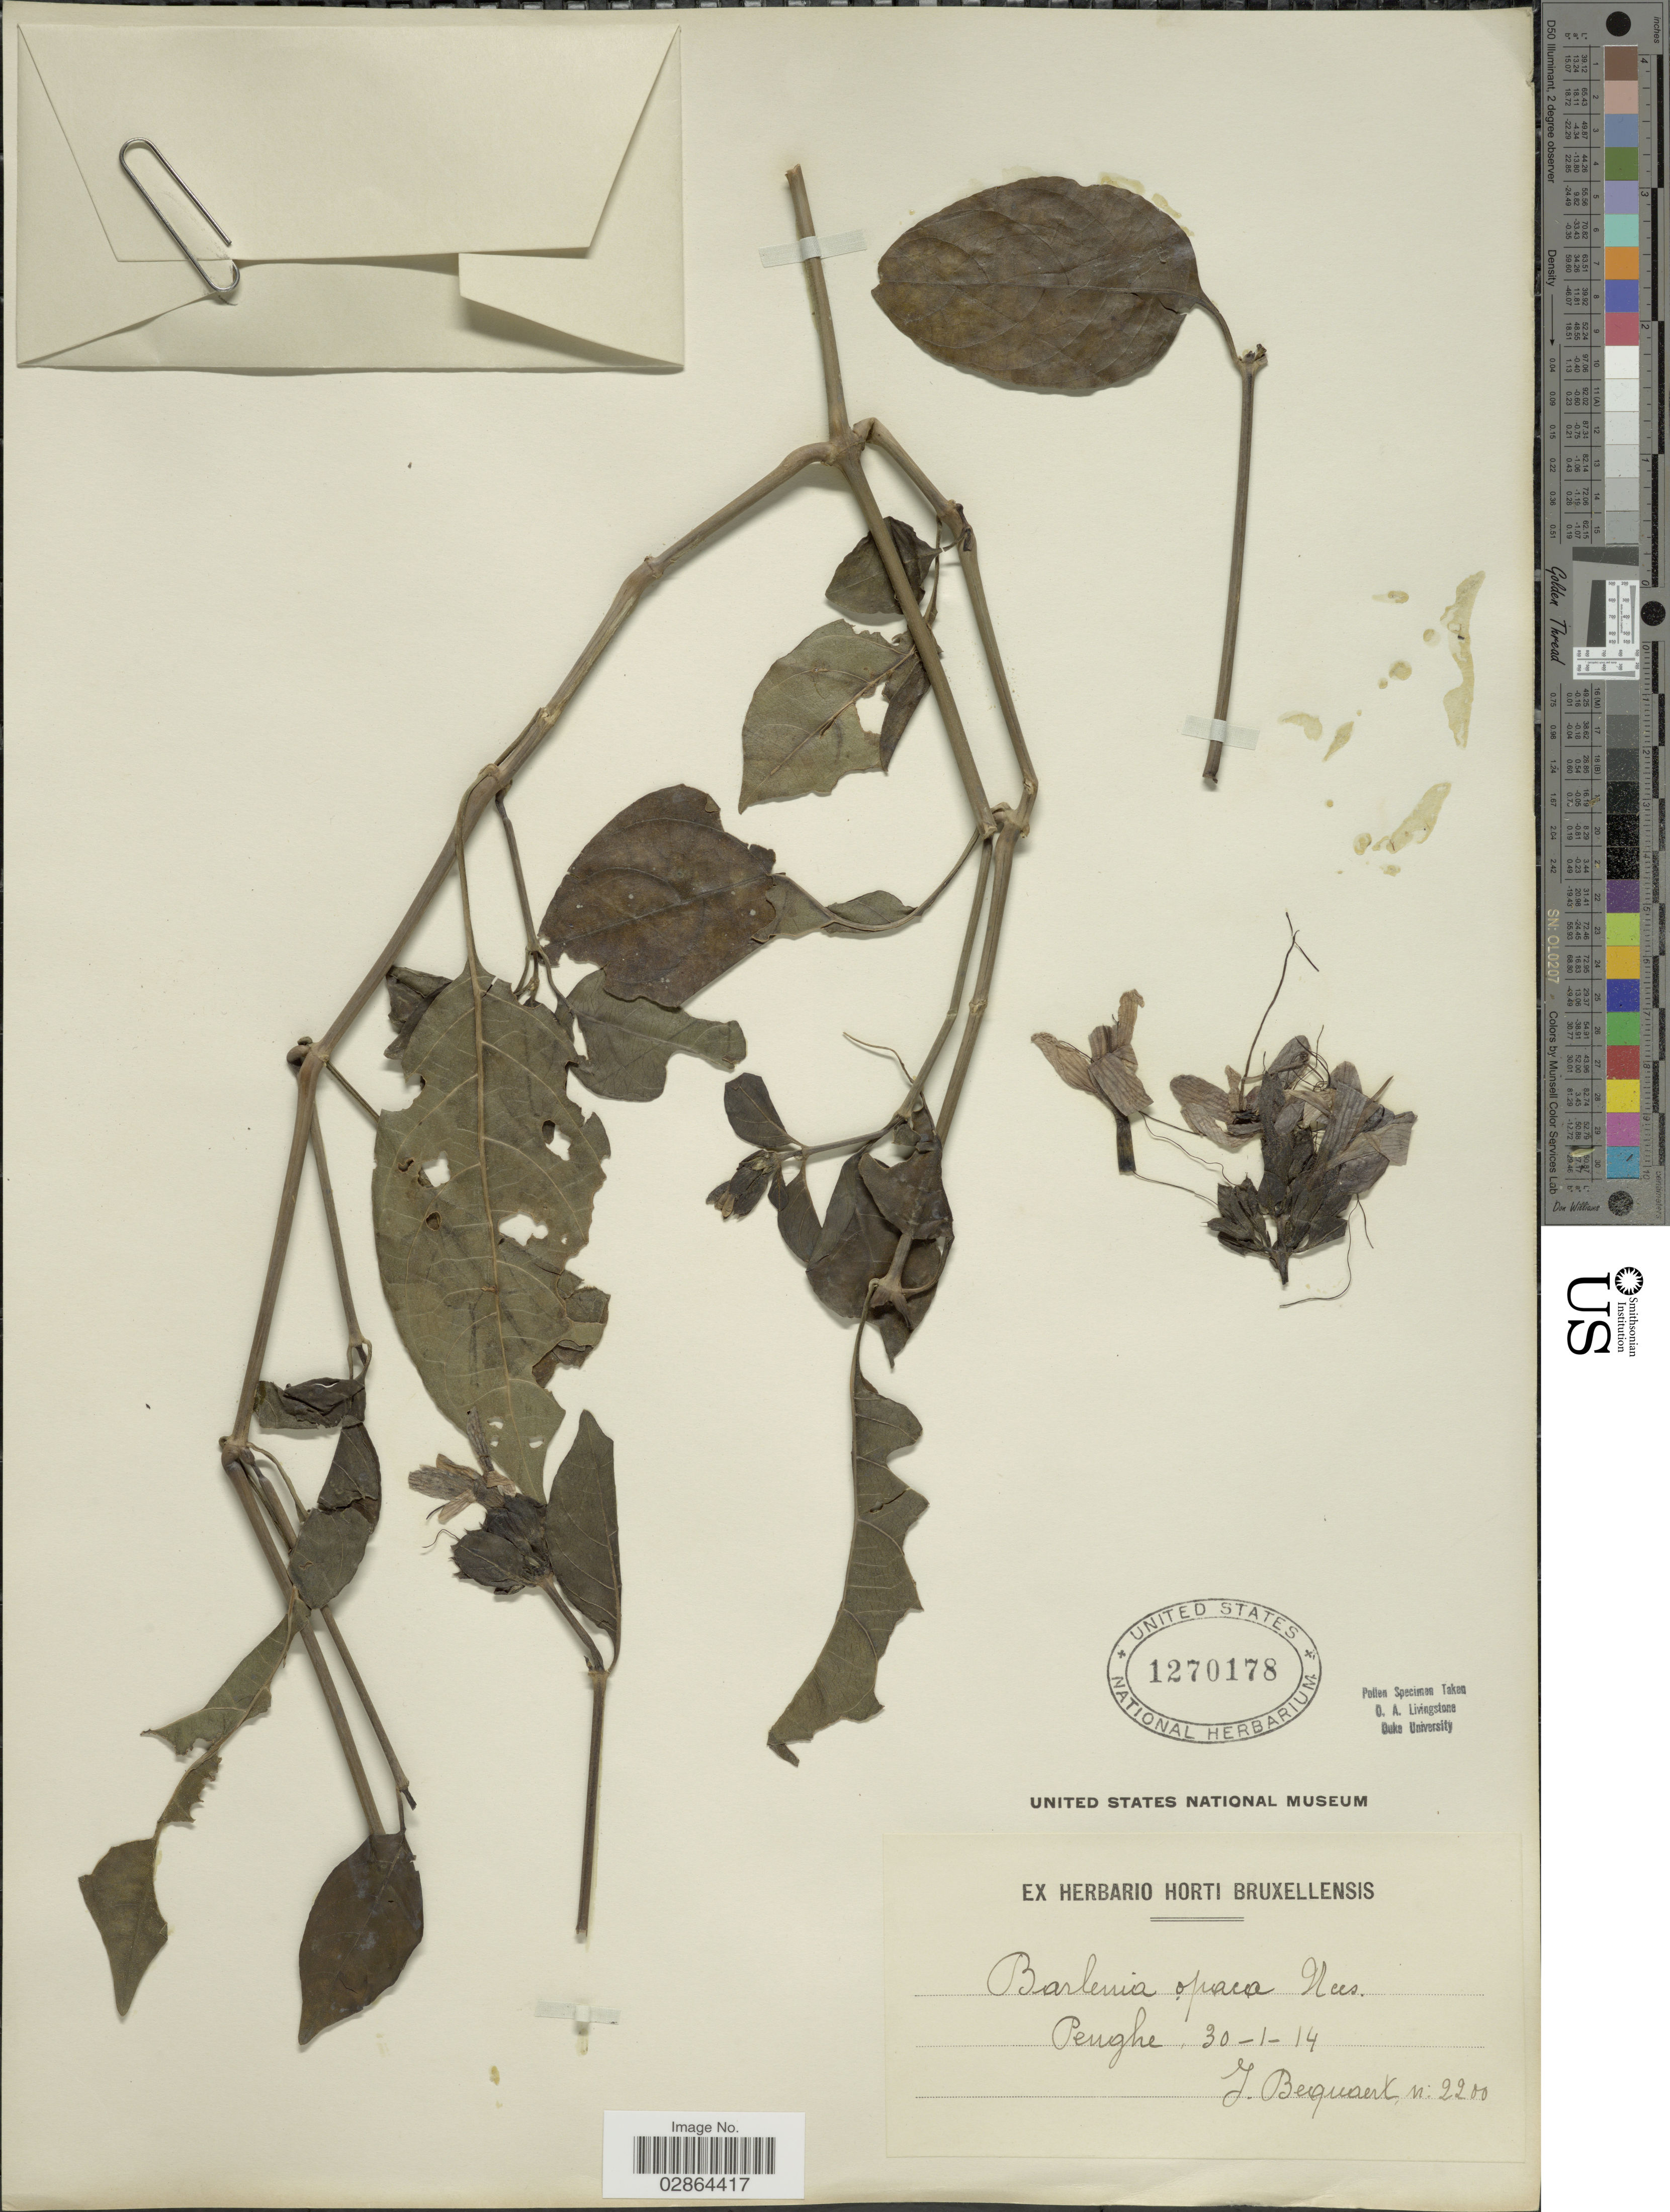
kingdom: Plantae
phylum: Tracheophyta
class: Magnoliopsida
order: Lamiales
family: Acanthaceae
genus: Barleria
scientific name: Barleria opaca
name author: (Vahl) Nees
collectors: J. Bequaert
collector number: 2200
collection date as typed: Transcribed d/m/y: 30/1/14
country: Congo, Democratic Republic of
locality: Penghe.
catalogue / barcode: US 1270178